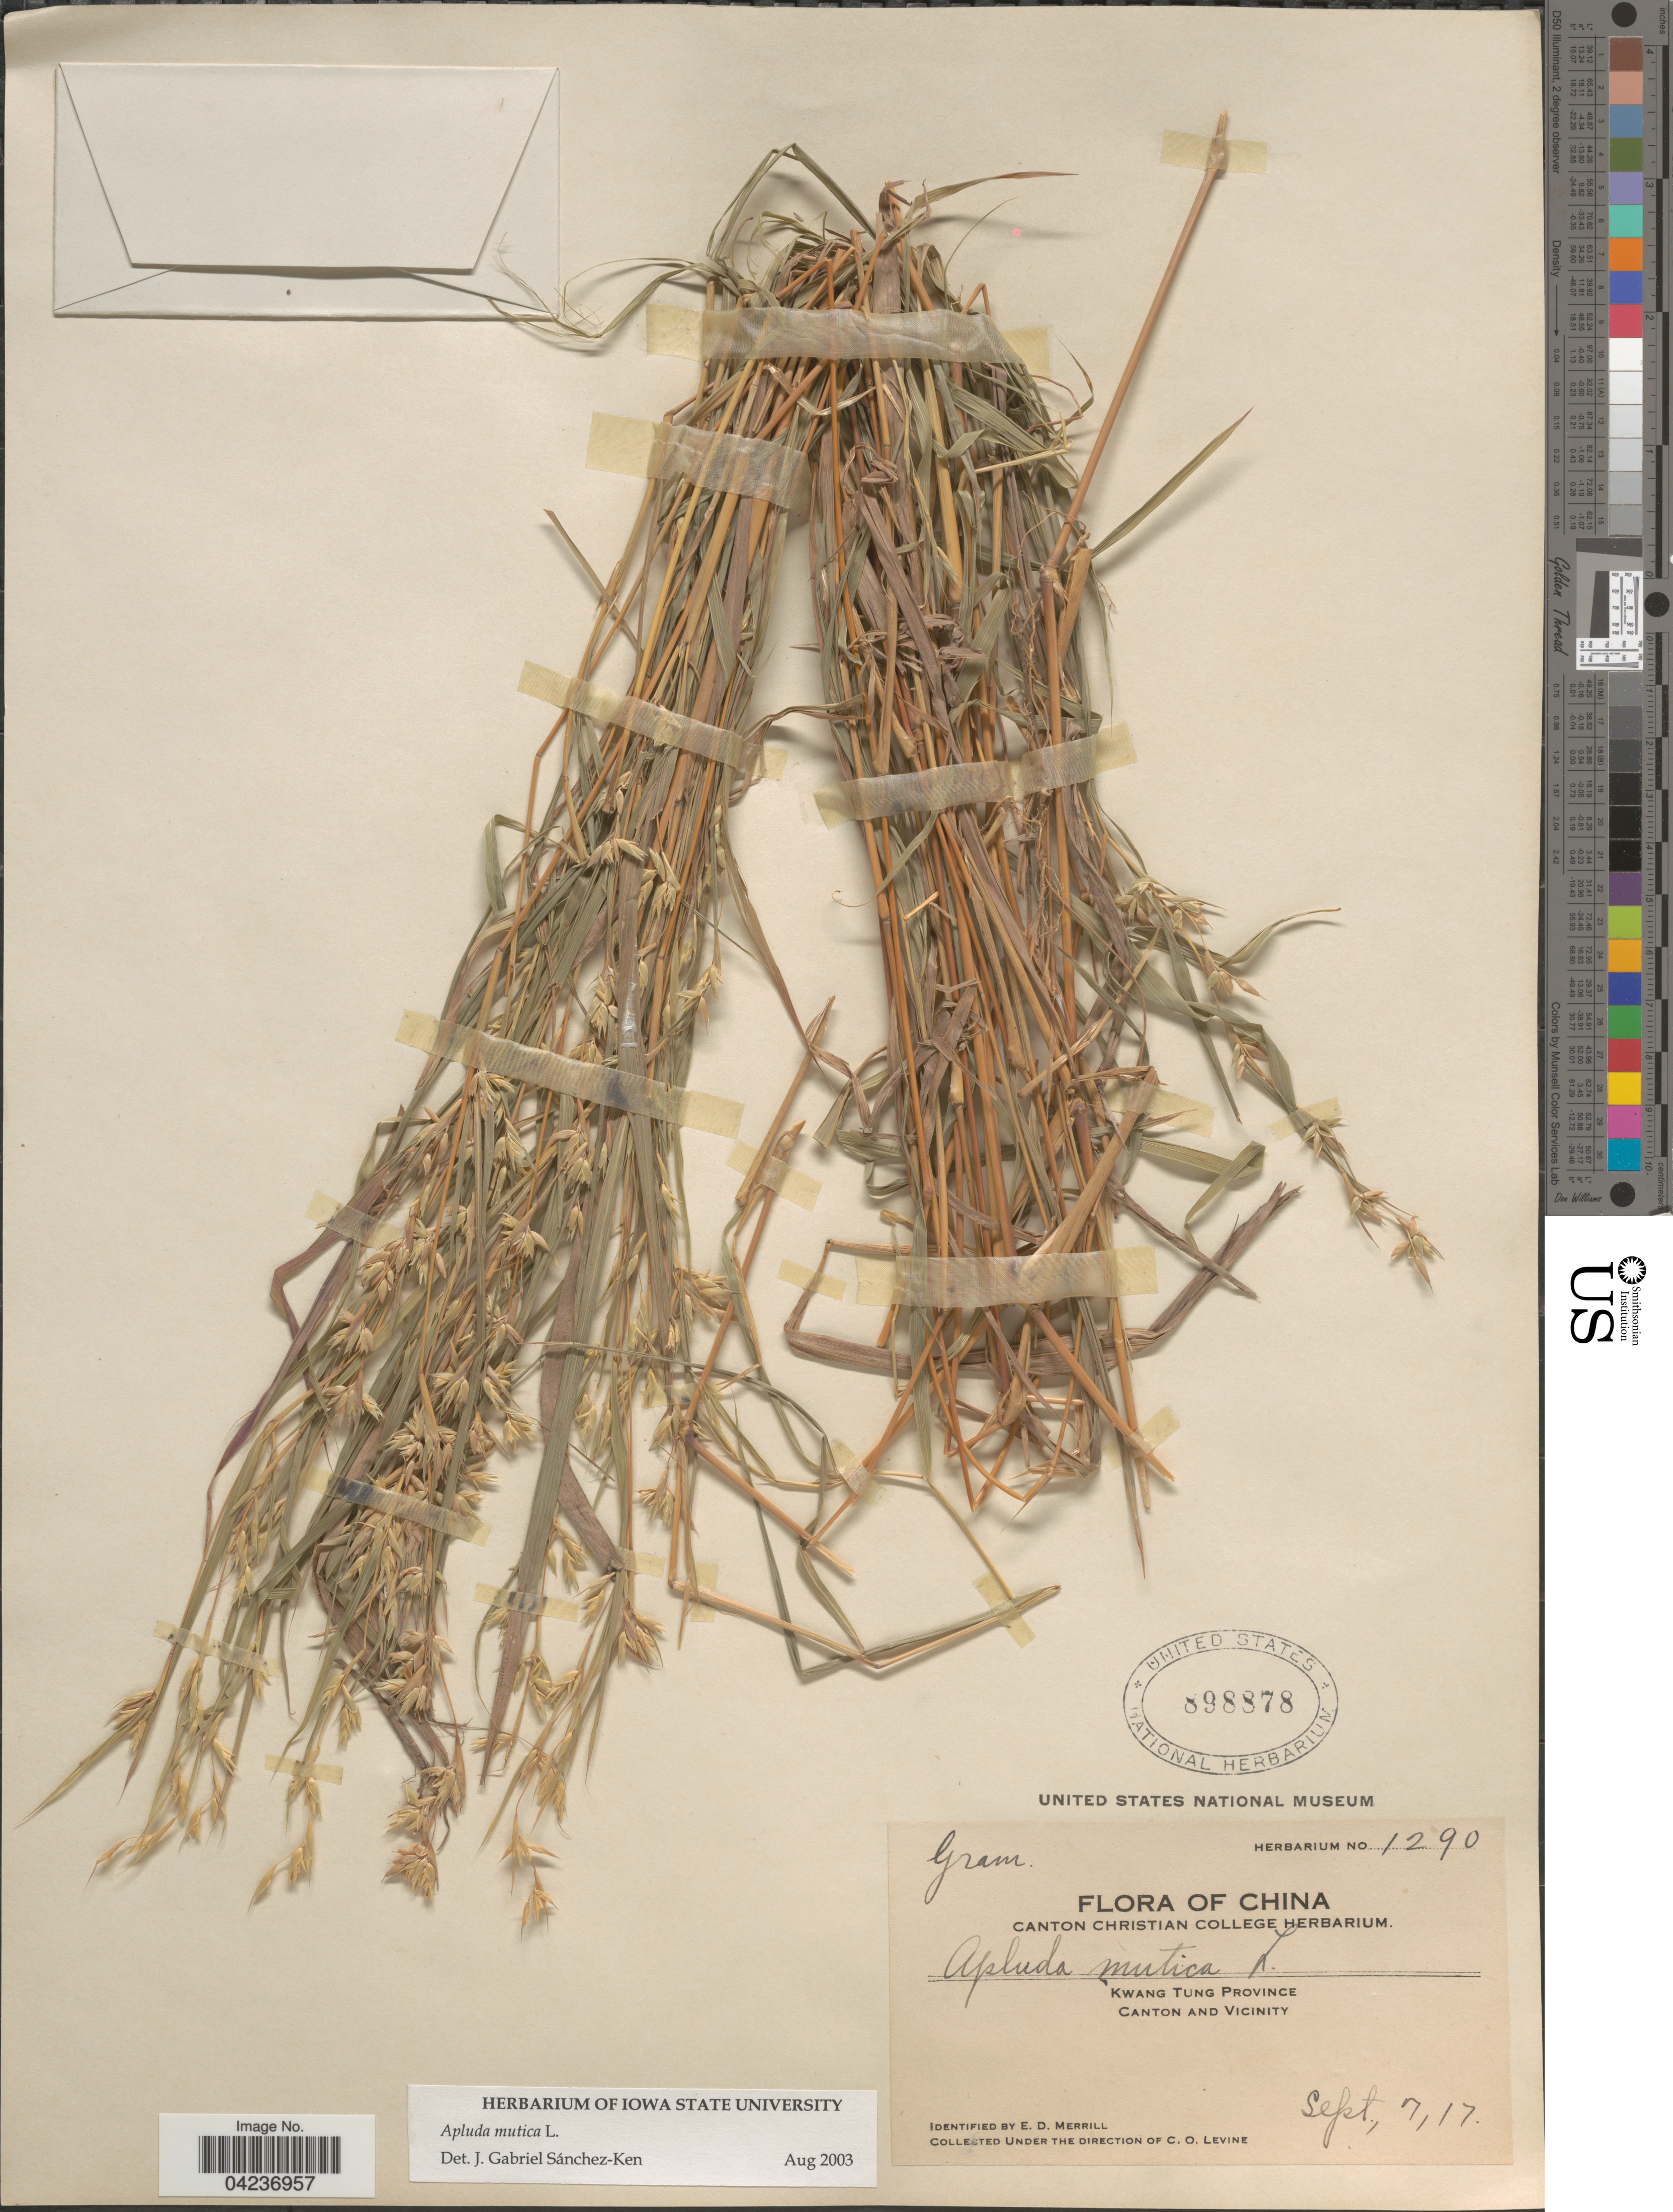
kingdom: Plantae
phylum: Tracheophyta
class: Liliopsida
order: Poales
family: Poaceae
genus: Apluda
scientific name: Apluda mutica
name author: L.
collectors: C. O. Levine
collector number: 1290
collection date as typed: Transcribed d/m/y: 7/9/17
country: China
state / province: Guangdong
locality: Kwang Tung Province. Canton and Vicinity.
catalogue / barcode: US 898878